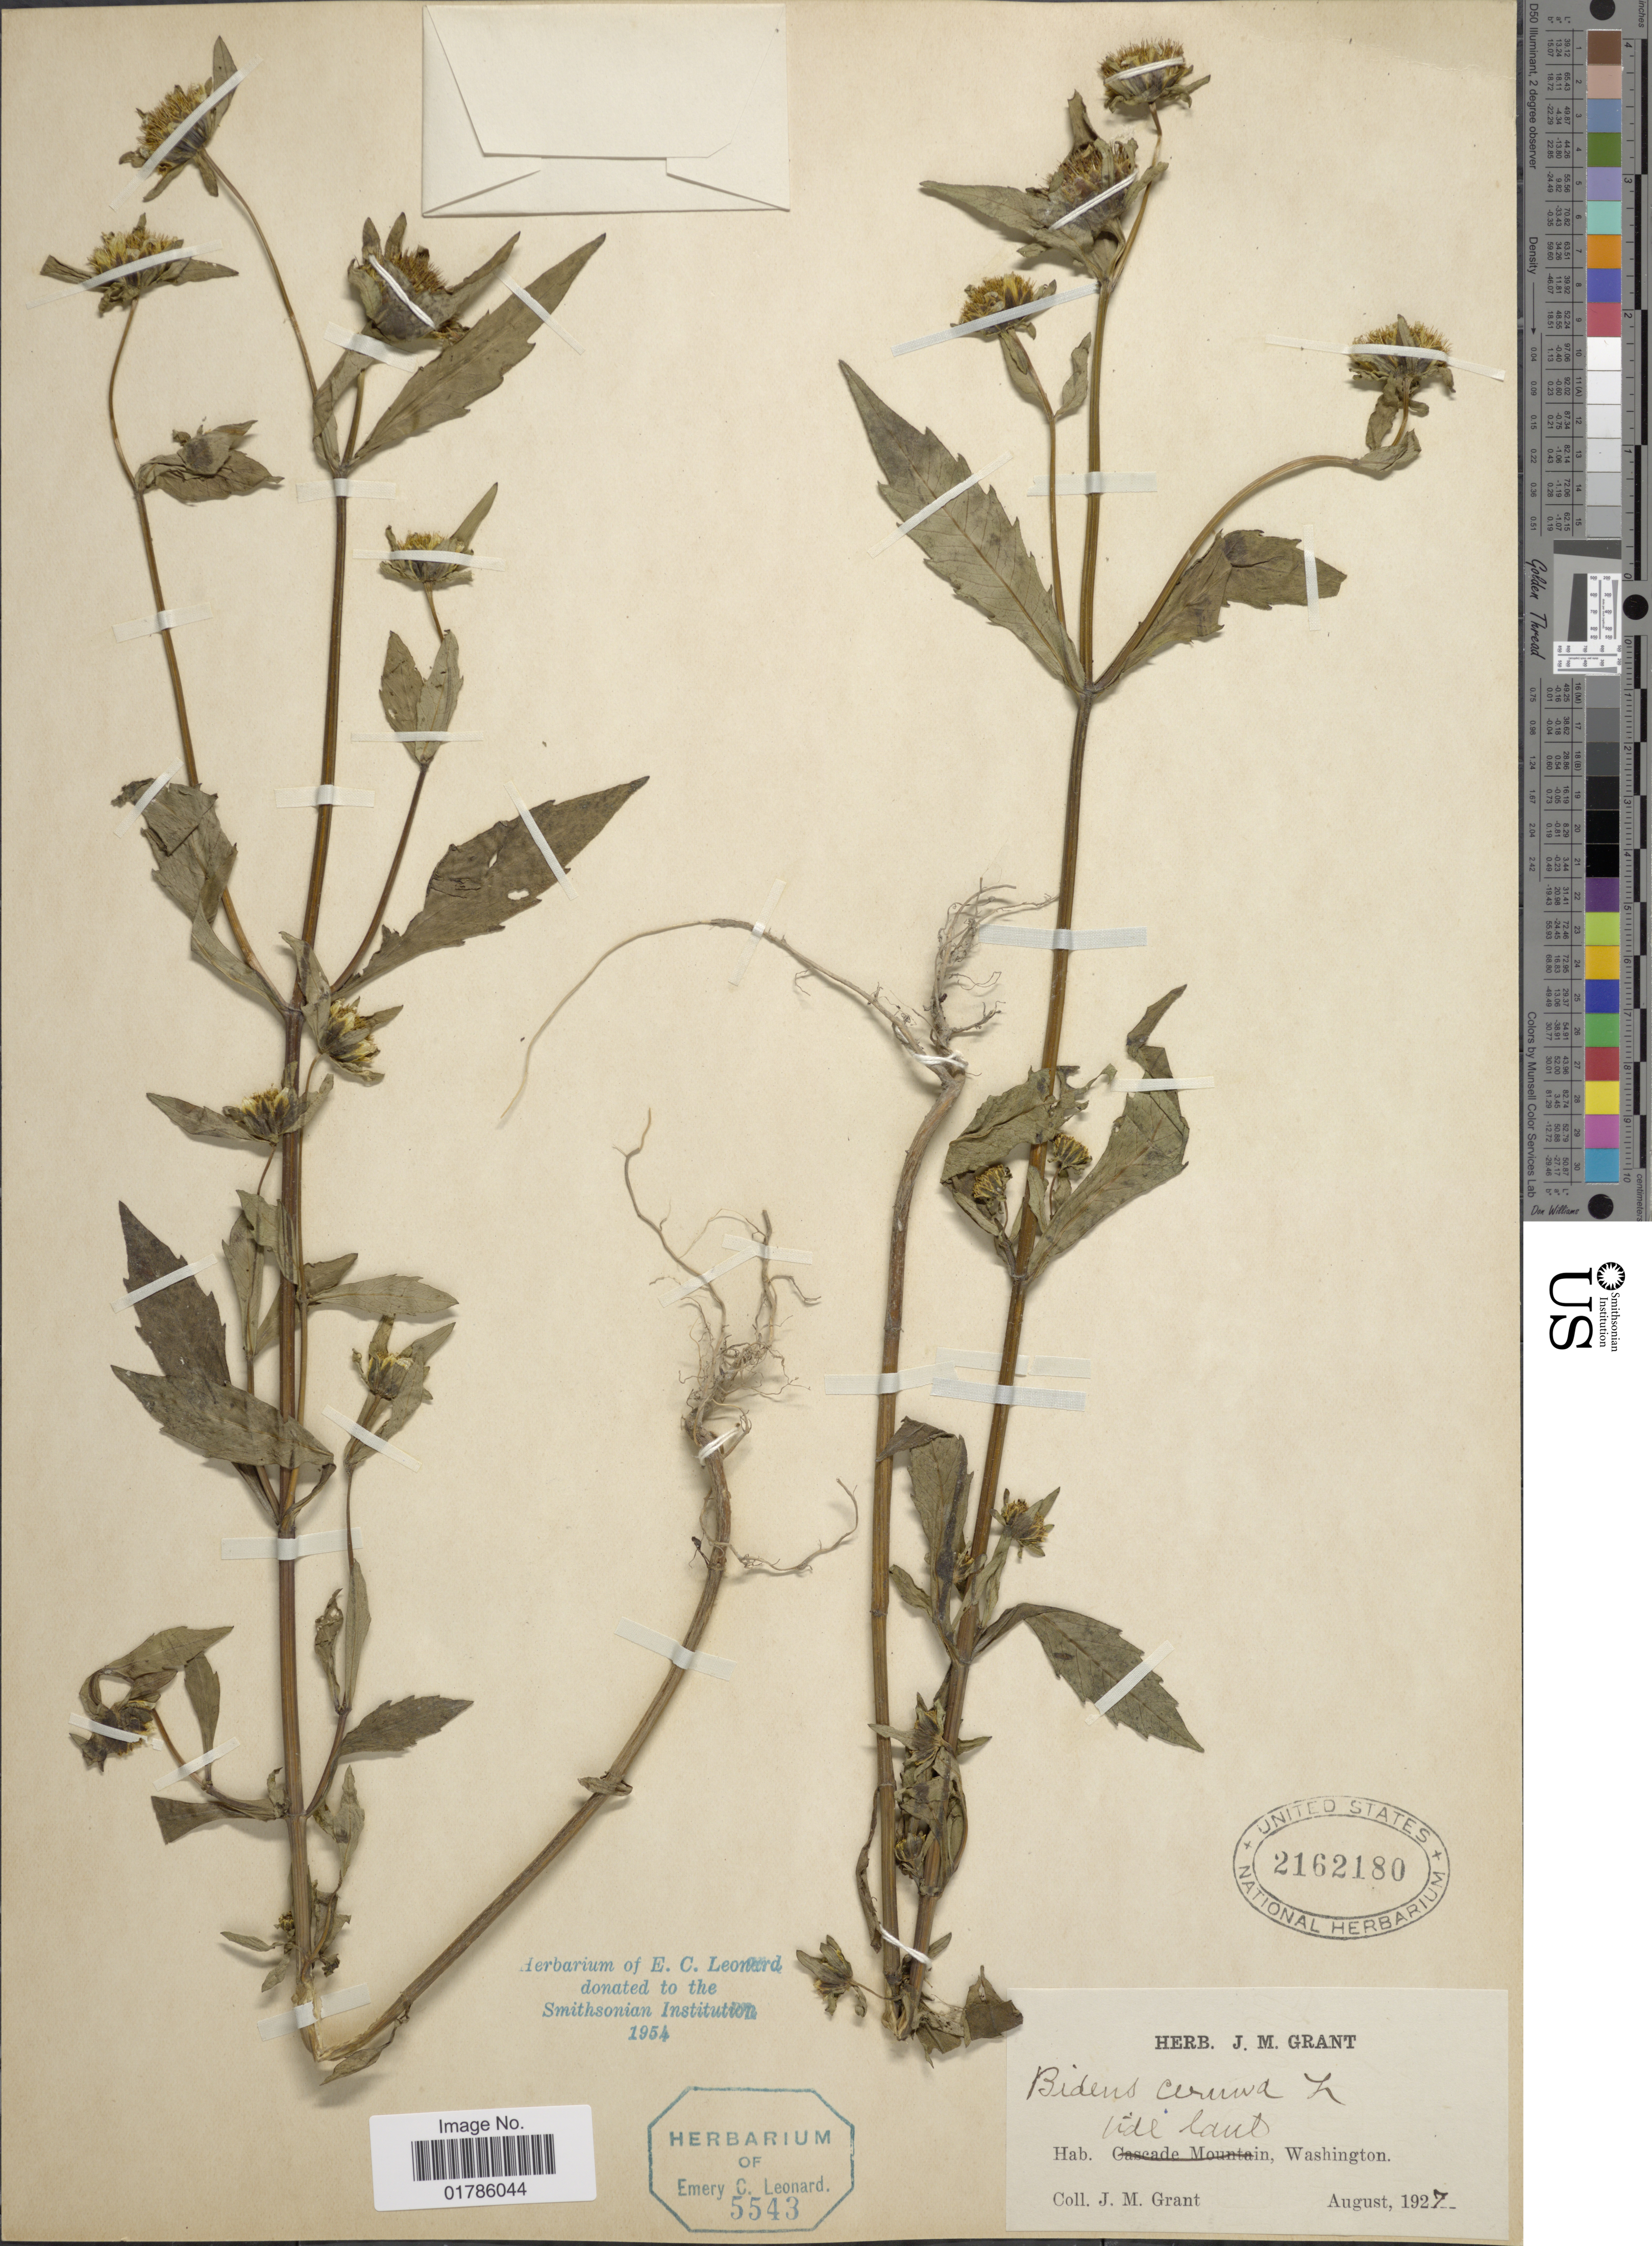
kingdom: Plantae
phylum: Tracheophyta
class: Magnoliopsida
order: Asterales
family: Asteraceae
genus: Bidens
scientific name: Bidens cernua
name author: L.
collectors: J. M. Grant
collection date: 1927-08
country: United States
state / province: Washington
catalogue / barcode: US 2162180